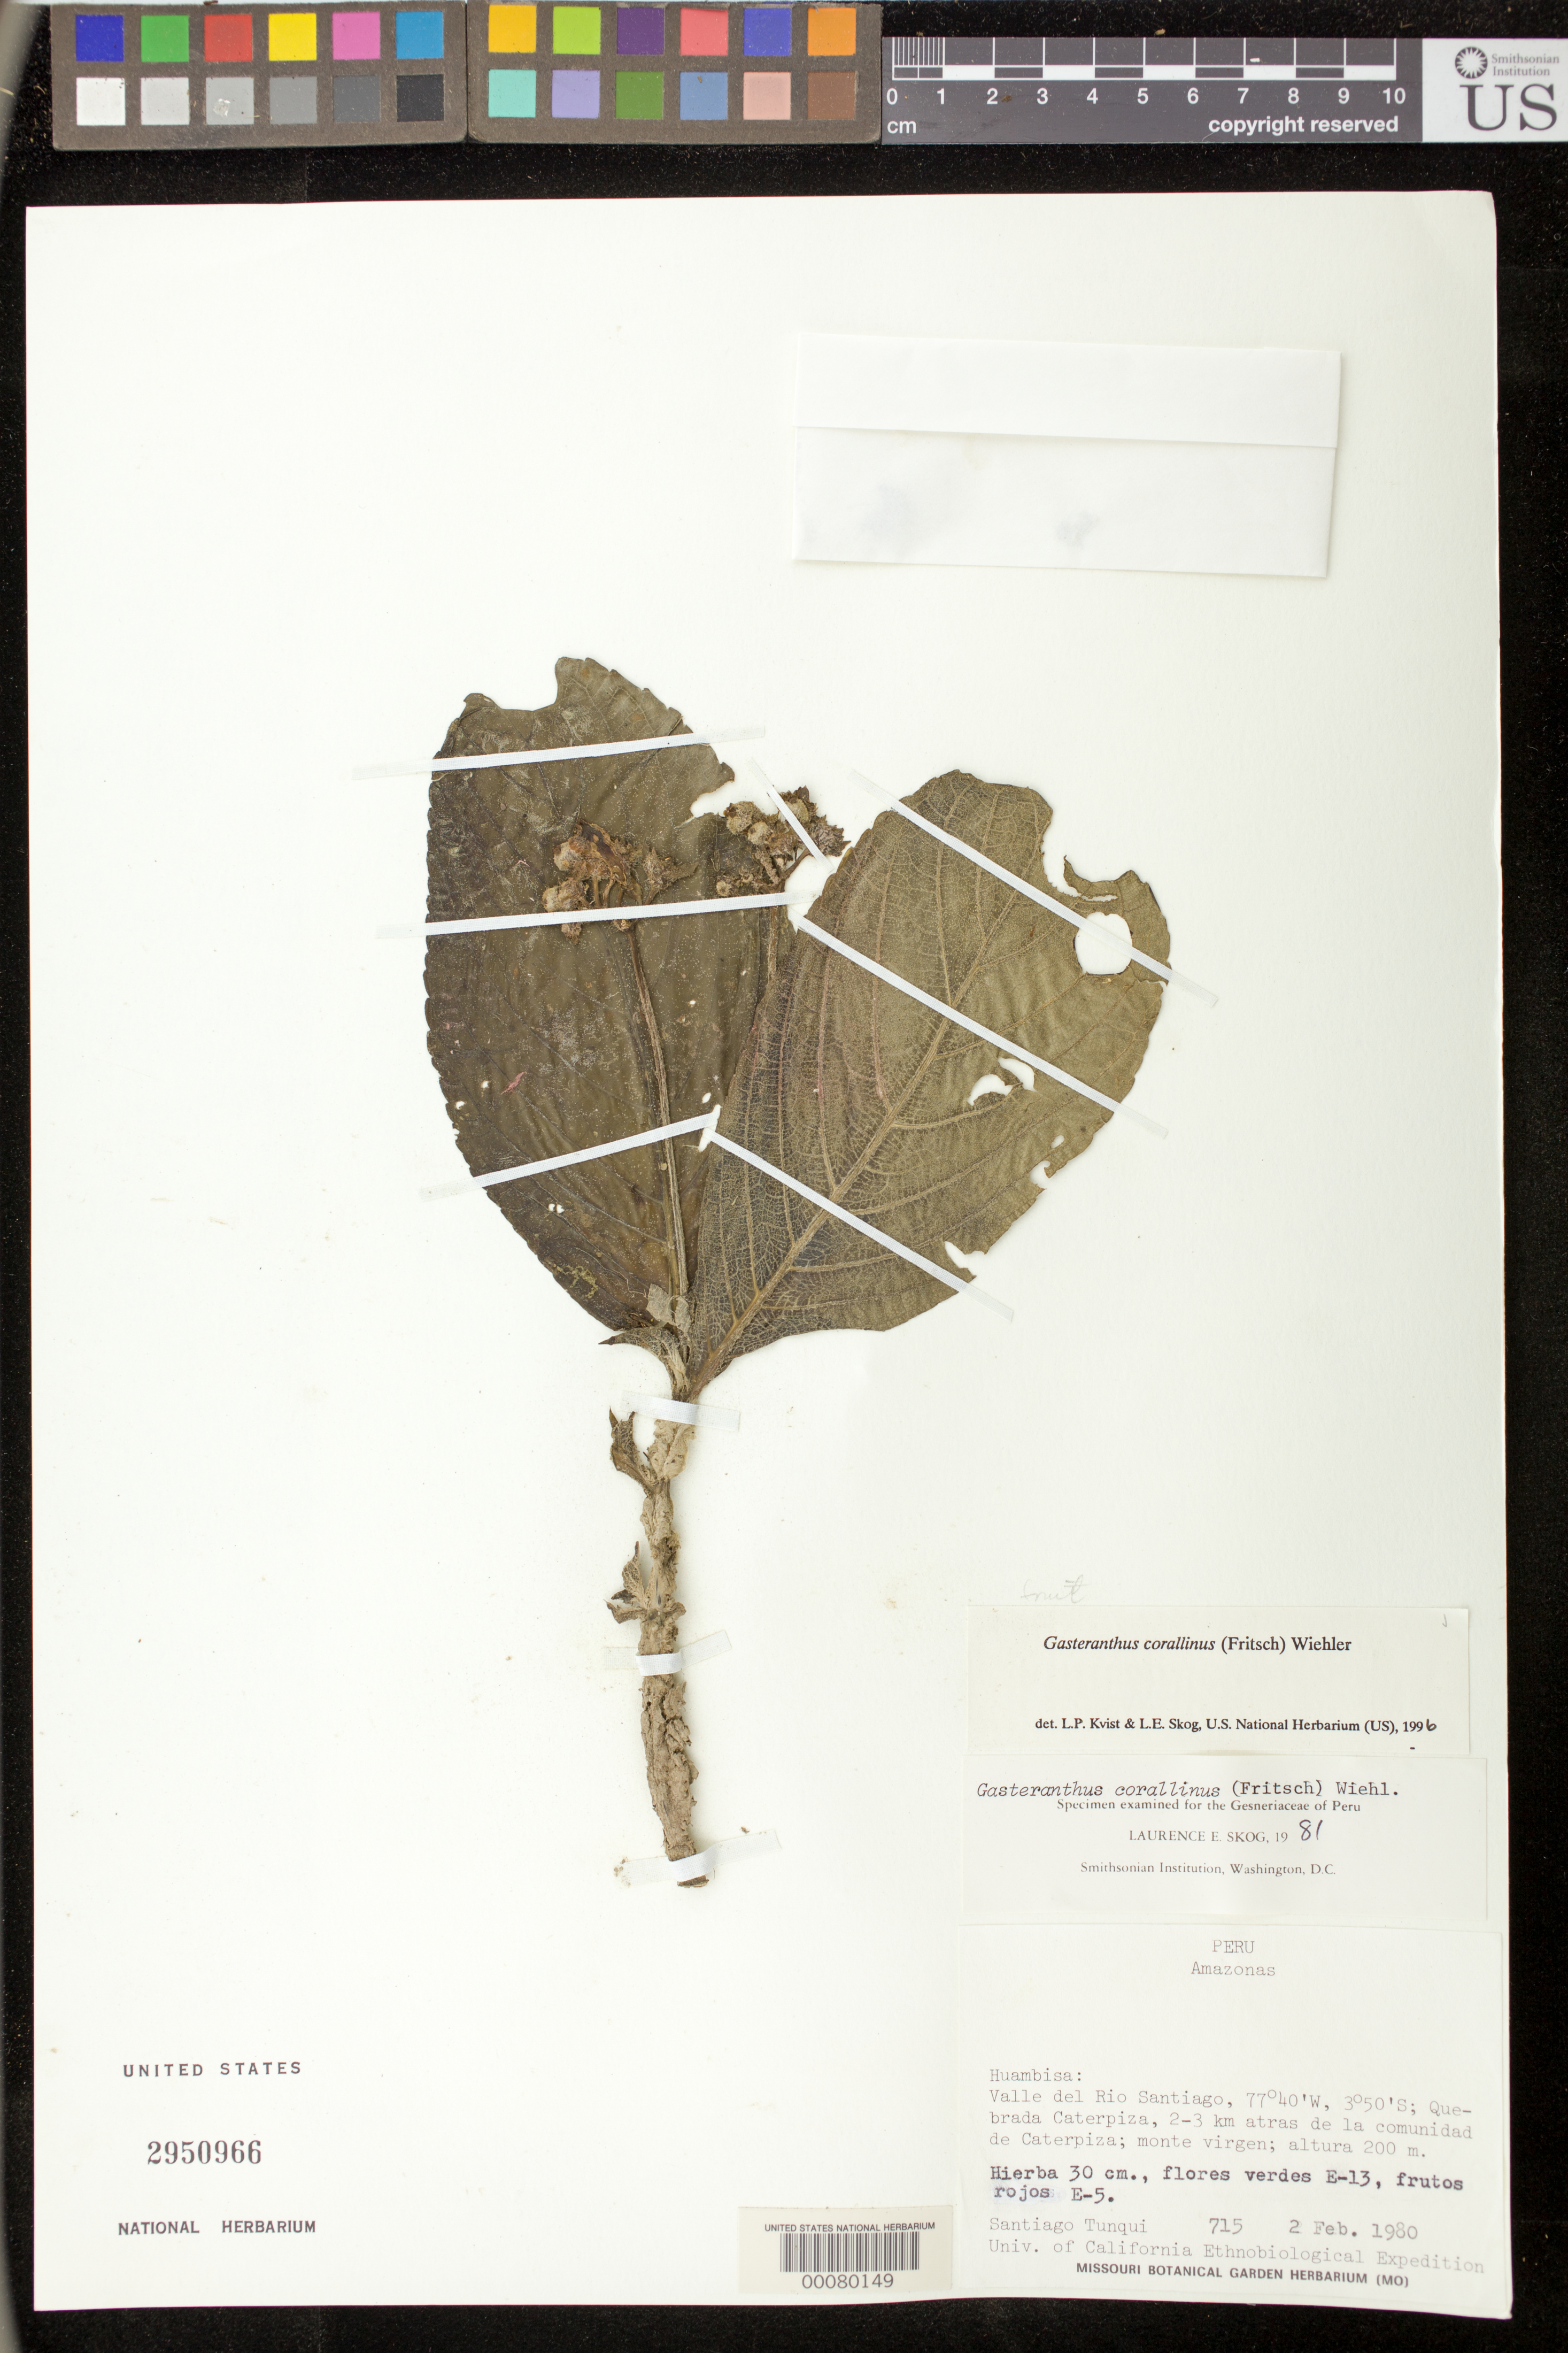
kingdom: Plantae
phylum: Tracheophyta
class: Magnoliopsida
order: Lamiales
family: Gesneriaceae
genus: Gasteranthus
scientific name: Gasteranthus corallinus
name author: (Fritsch) Wiehler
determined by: Skog, Laurence E.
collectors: S. Tunqui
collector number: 715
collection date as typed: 02 Feb 1980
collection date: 1980-02-02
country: Peru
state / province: Amazonas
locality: Valle del Rio Santiago, Quebrada Caterpiza, 2-3 km atras de la comunidad de Caterpiza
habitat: Monte virgen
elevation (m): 200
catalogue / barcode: US 2950966